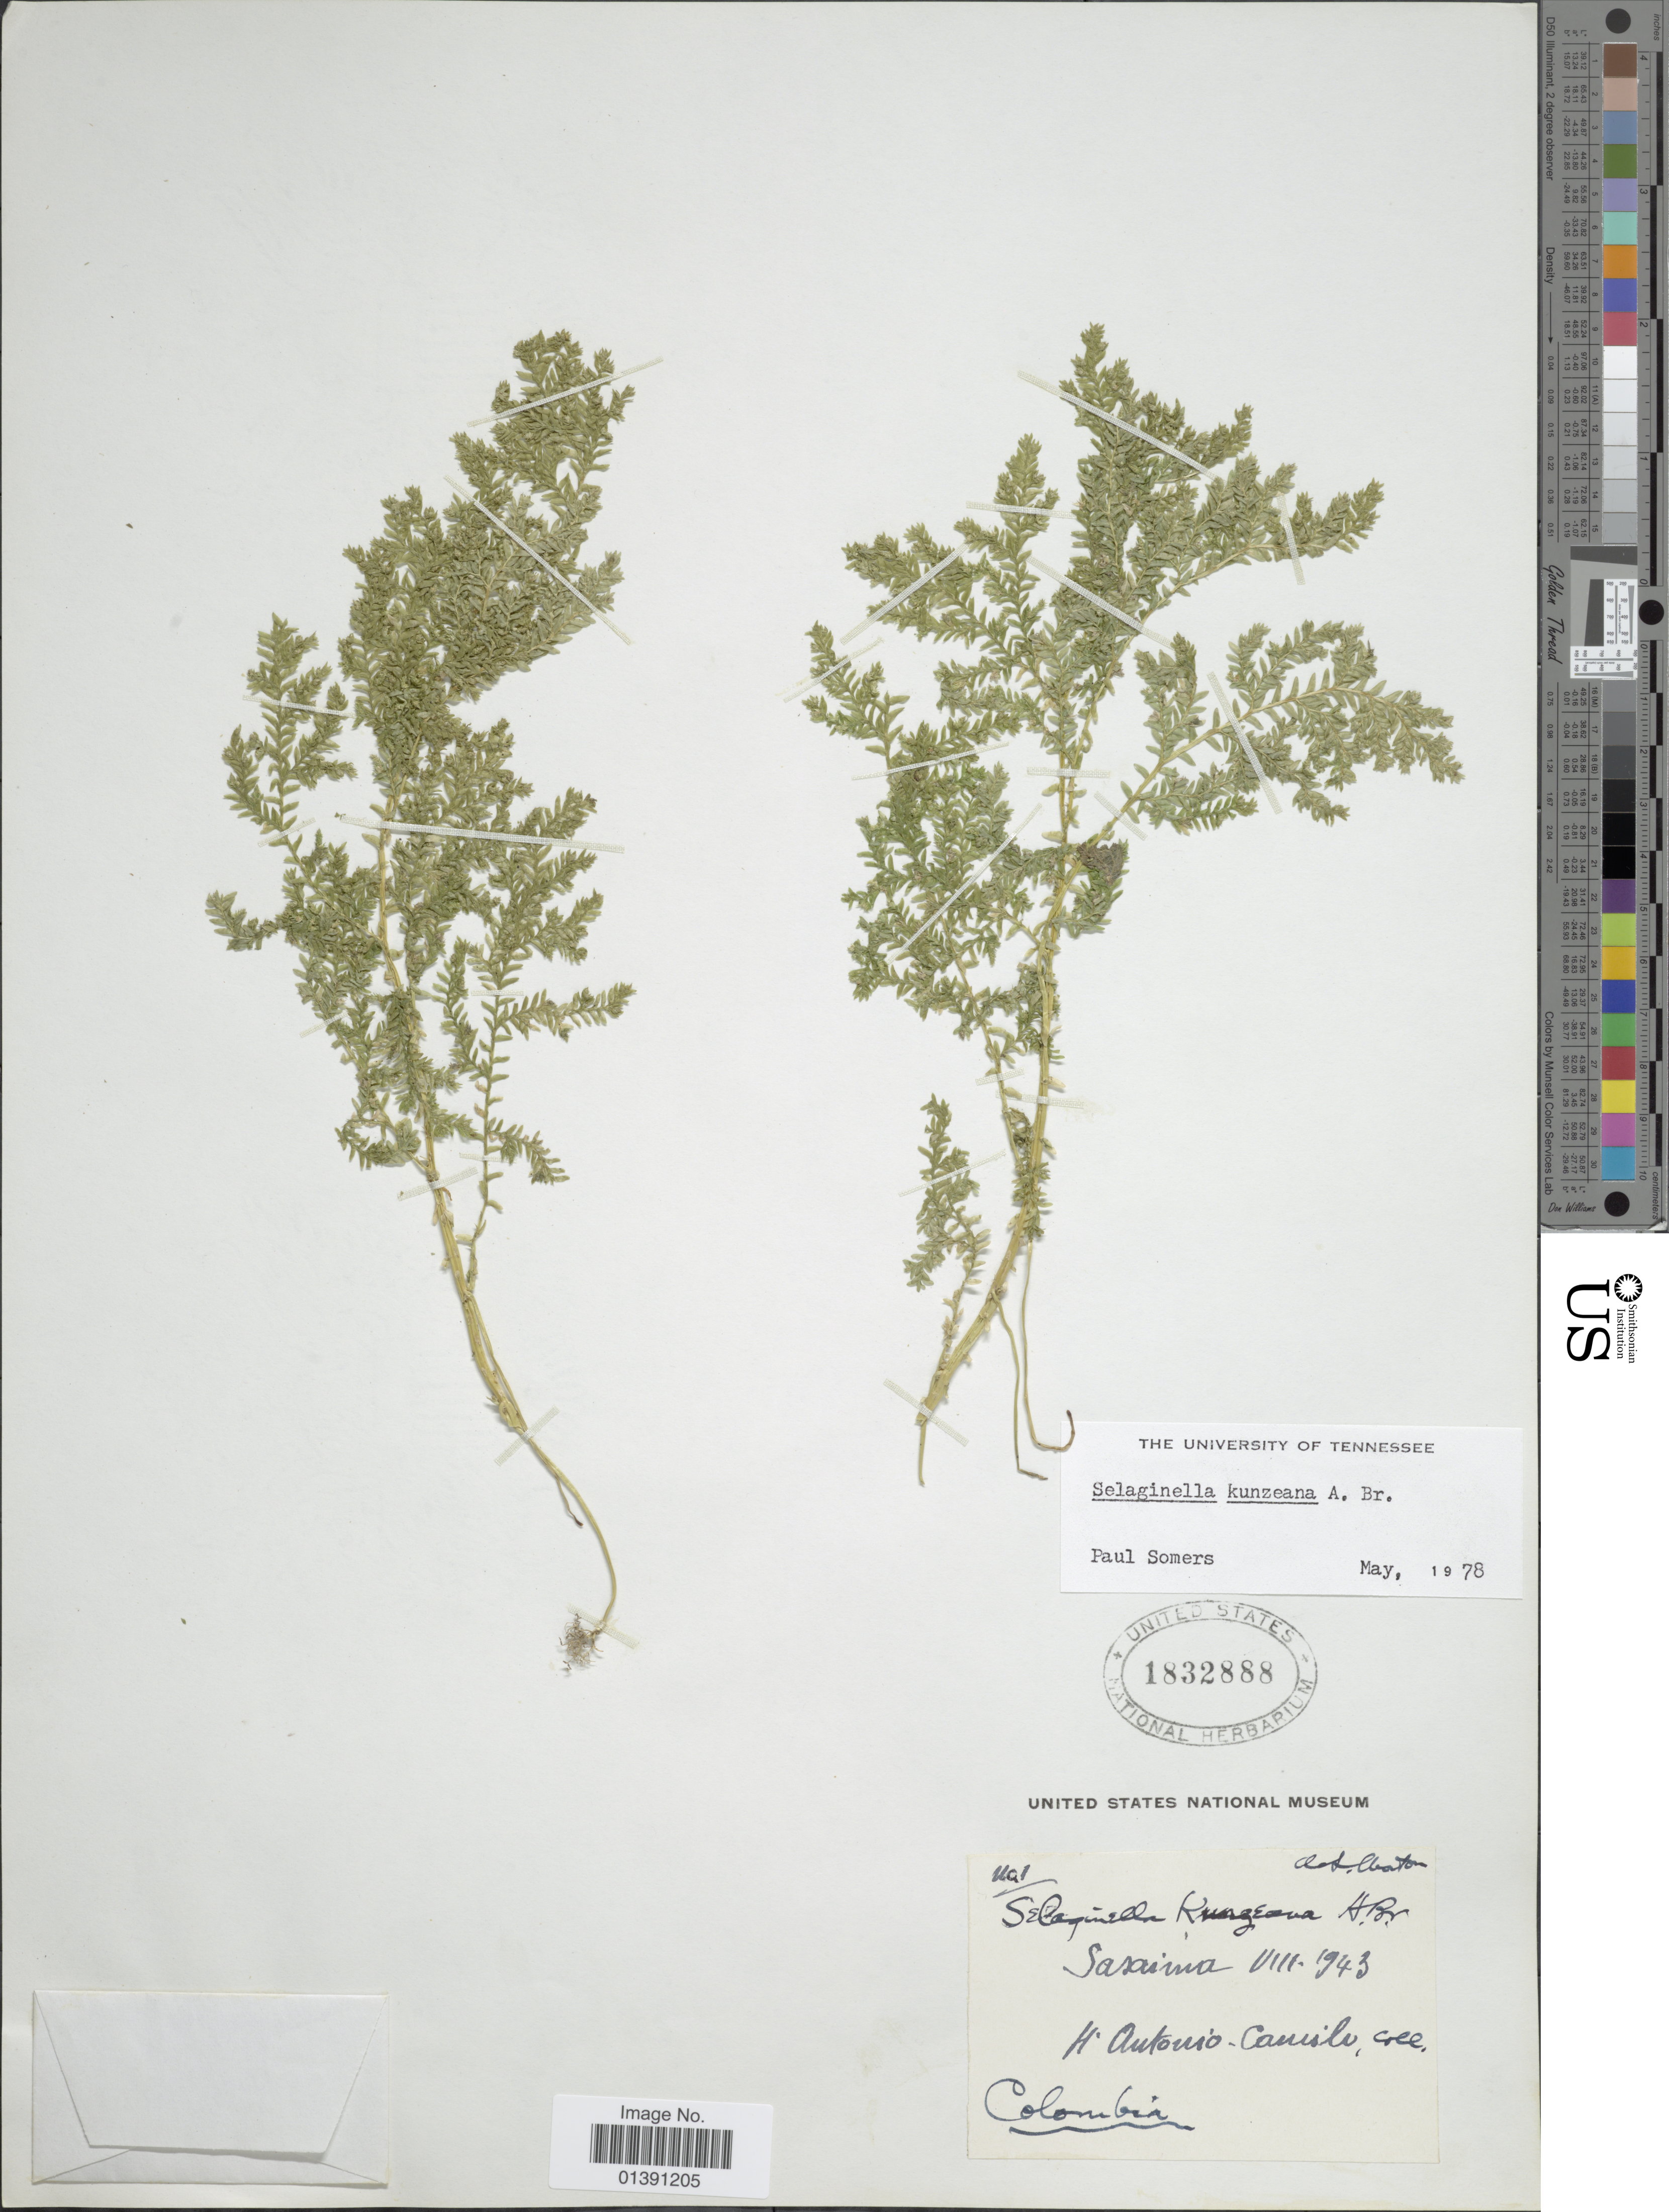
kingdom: Plantae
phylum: Tracheophyta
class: Lycopodiopsida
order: Selaginellales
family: Selaginellaceae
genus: Selaginella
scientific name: Selaginella kunzeana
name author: A. Br.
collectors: H. Antonio-Canisla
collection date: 1943-08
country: Colombia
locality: Sasaima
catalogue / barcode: US 1832888